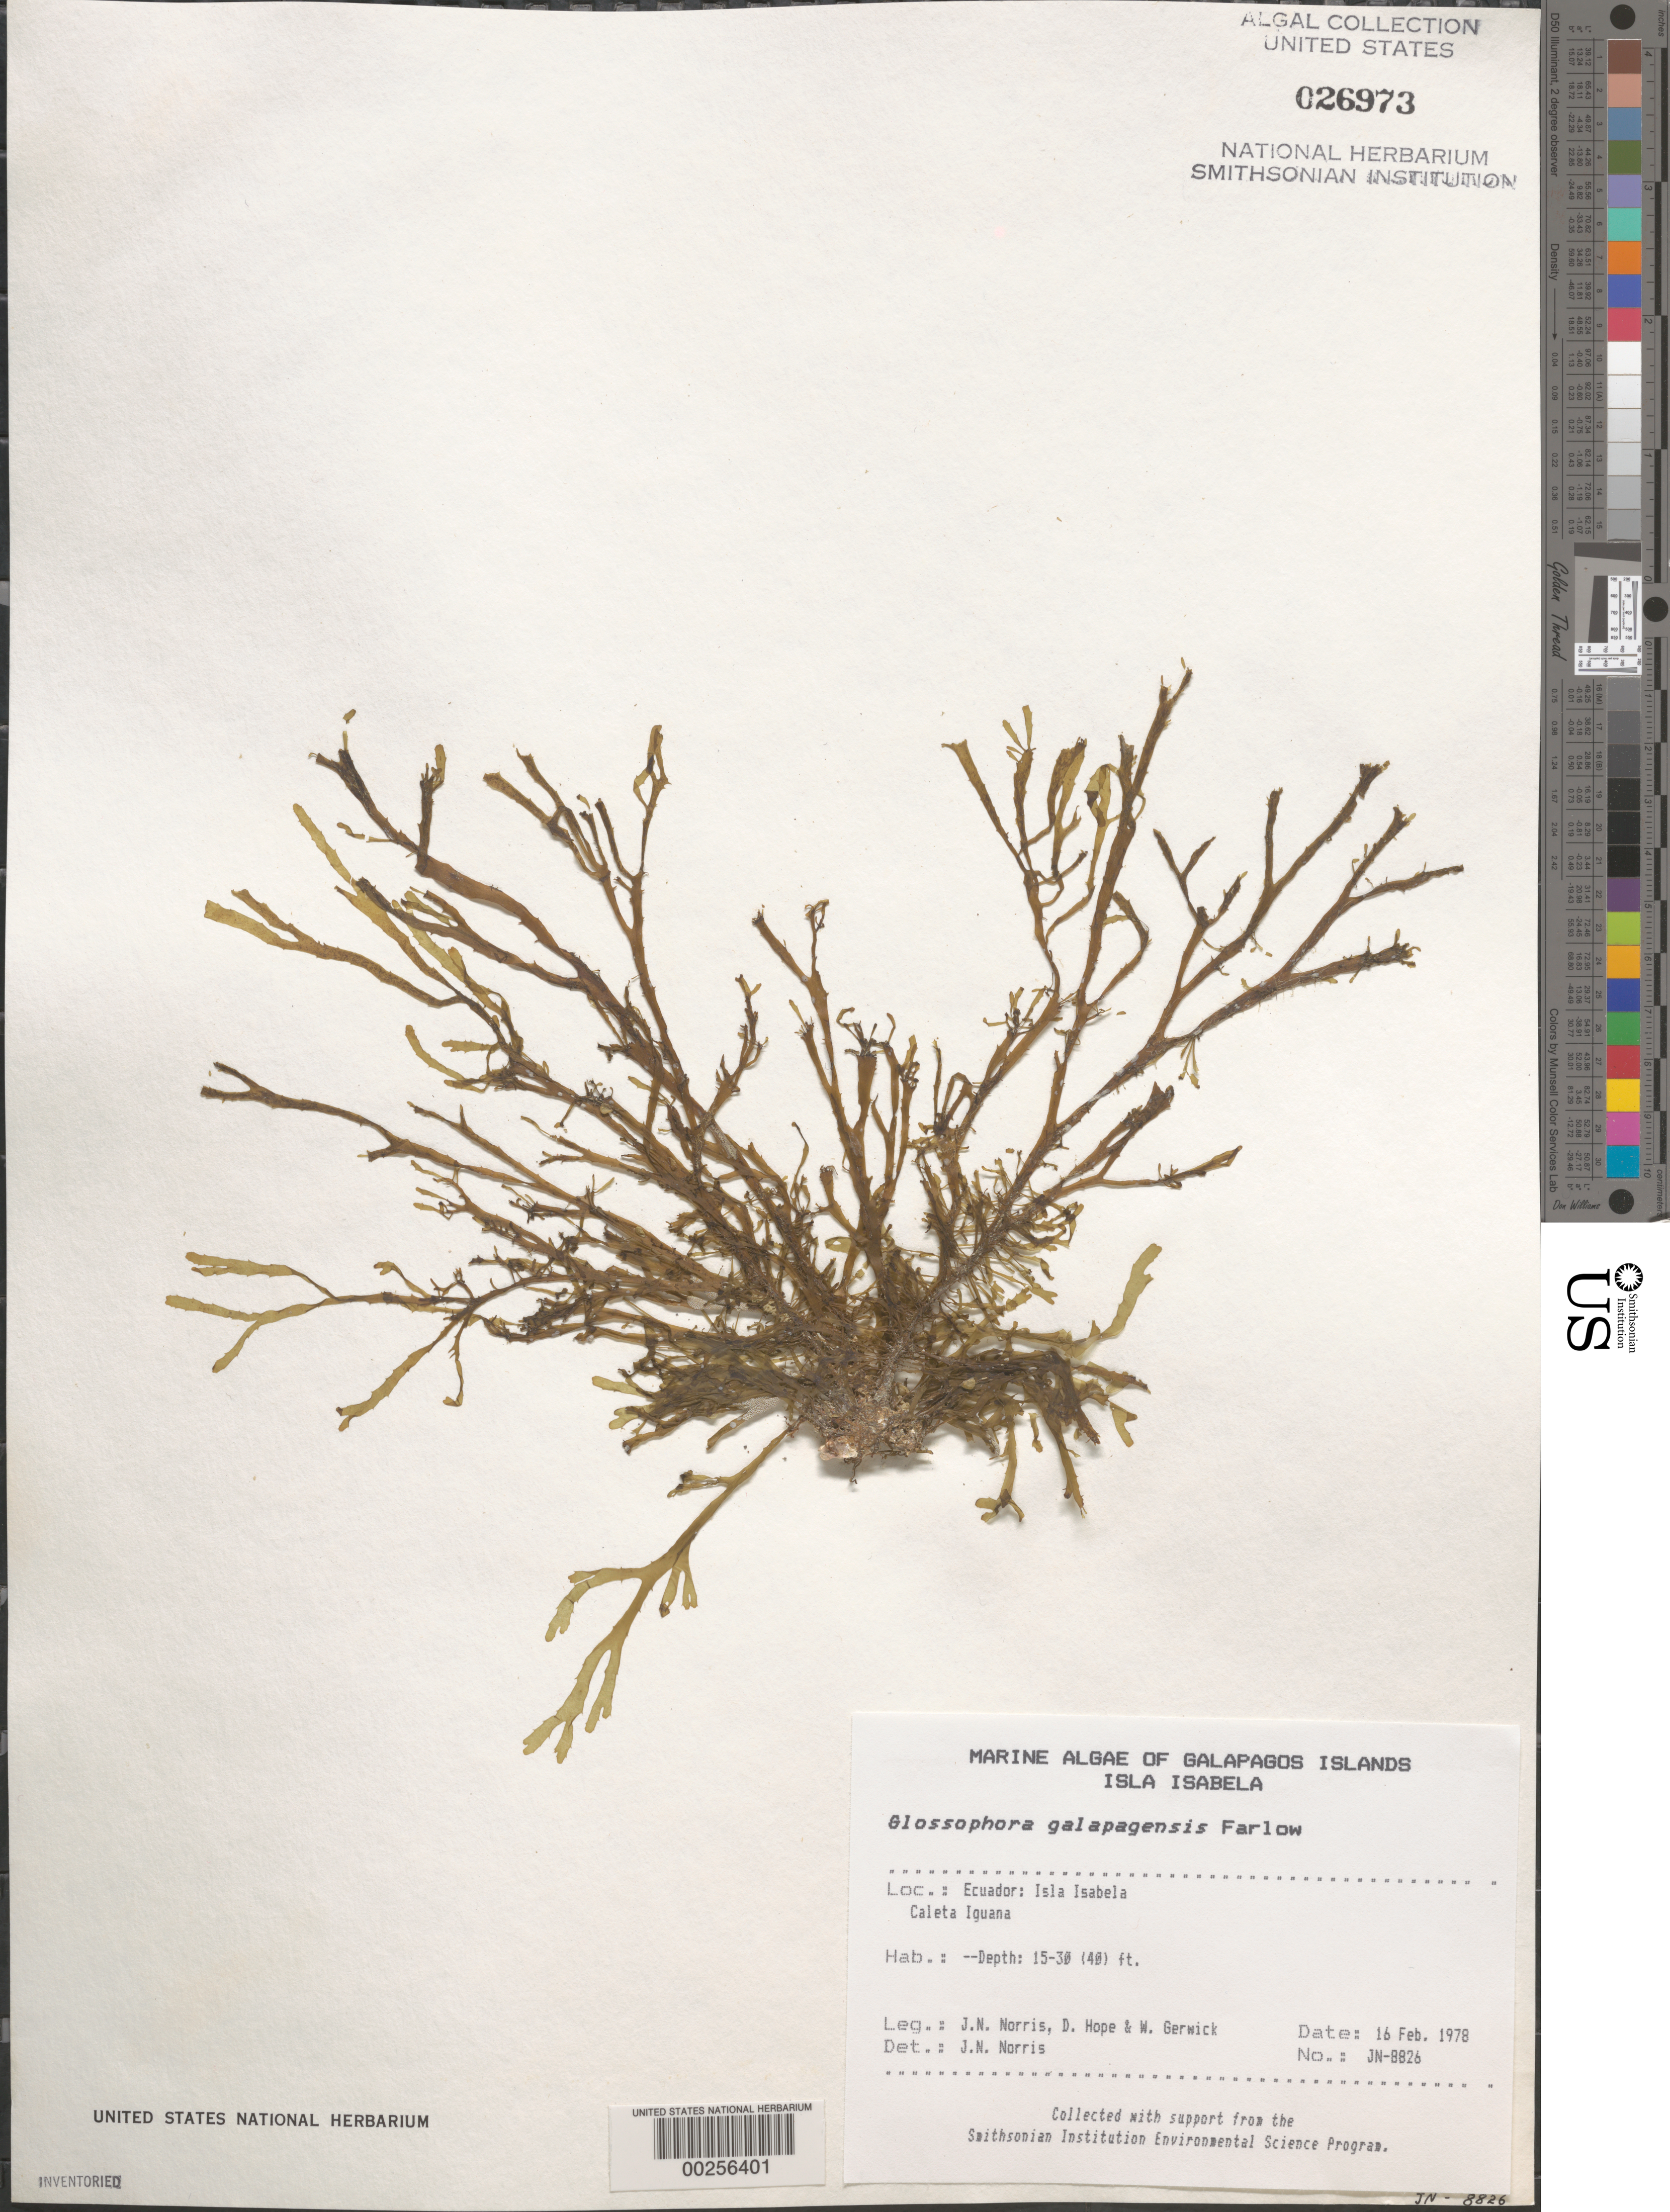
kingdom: Chromista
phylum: Ochrophyta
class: Phaeophyceae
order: Dictyotales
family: Dictyotaceae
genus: Dictyota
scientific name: Dictyota galapagensis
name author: (Farl.) De Clerck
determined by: Algae name updating Project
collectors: J. N. Norris, D. Hope & W. Gerwick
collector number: JN-8826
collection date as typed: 16 Feb 1978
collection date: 1978-02-16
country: Ecuador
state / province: Colón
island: Isabela [Albemarle]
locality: Caleta Iguana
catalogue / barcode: US 26973